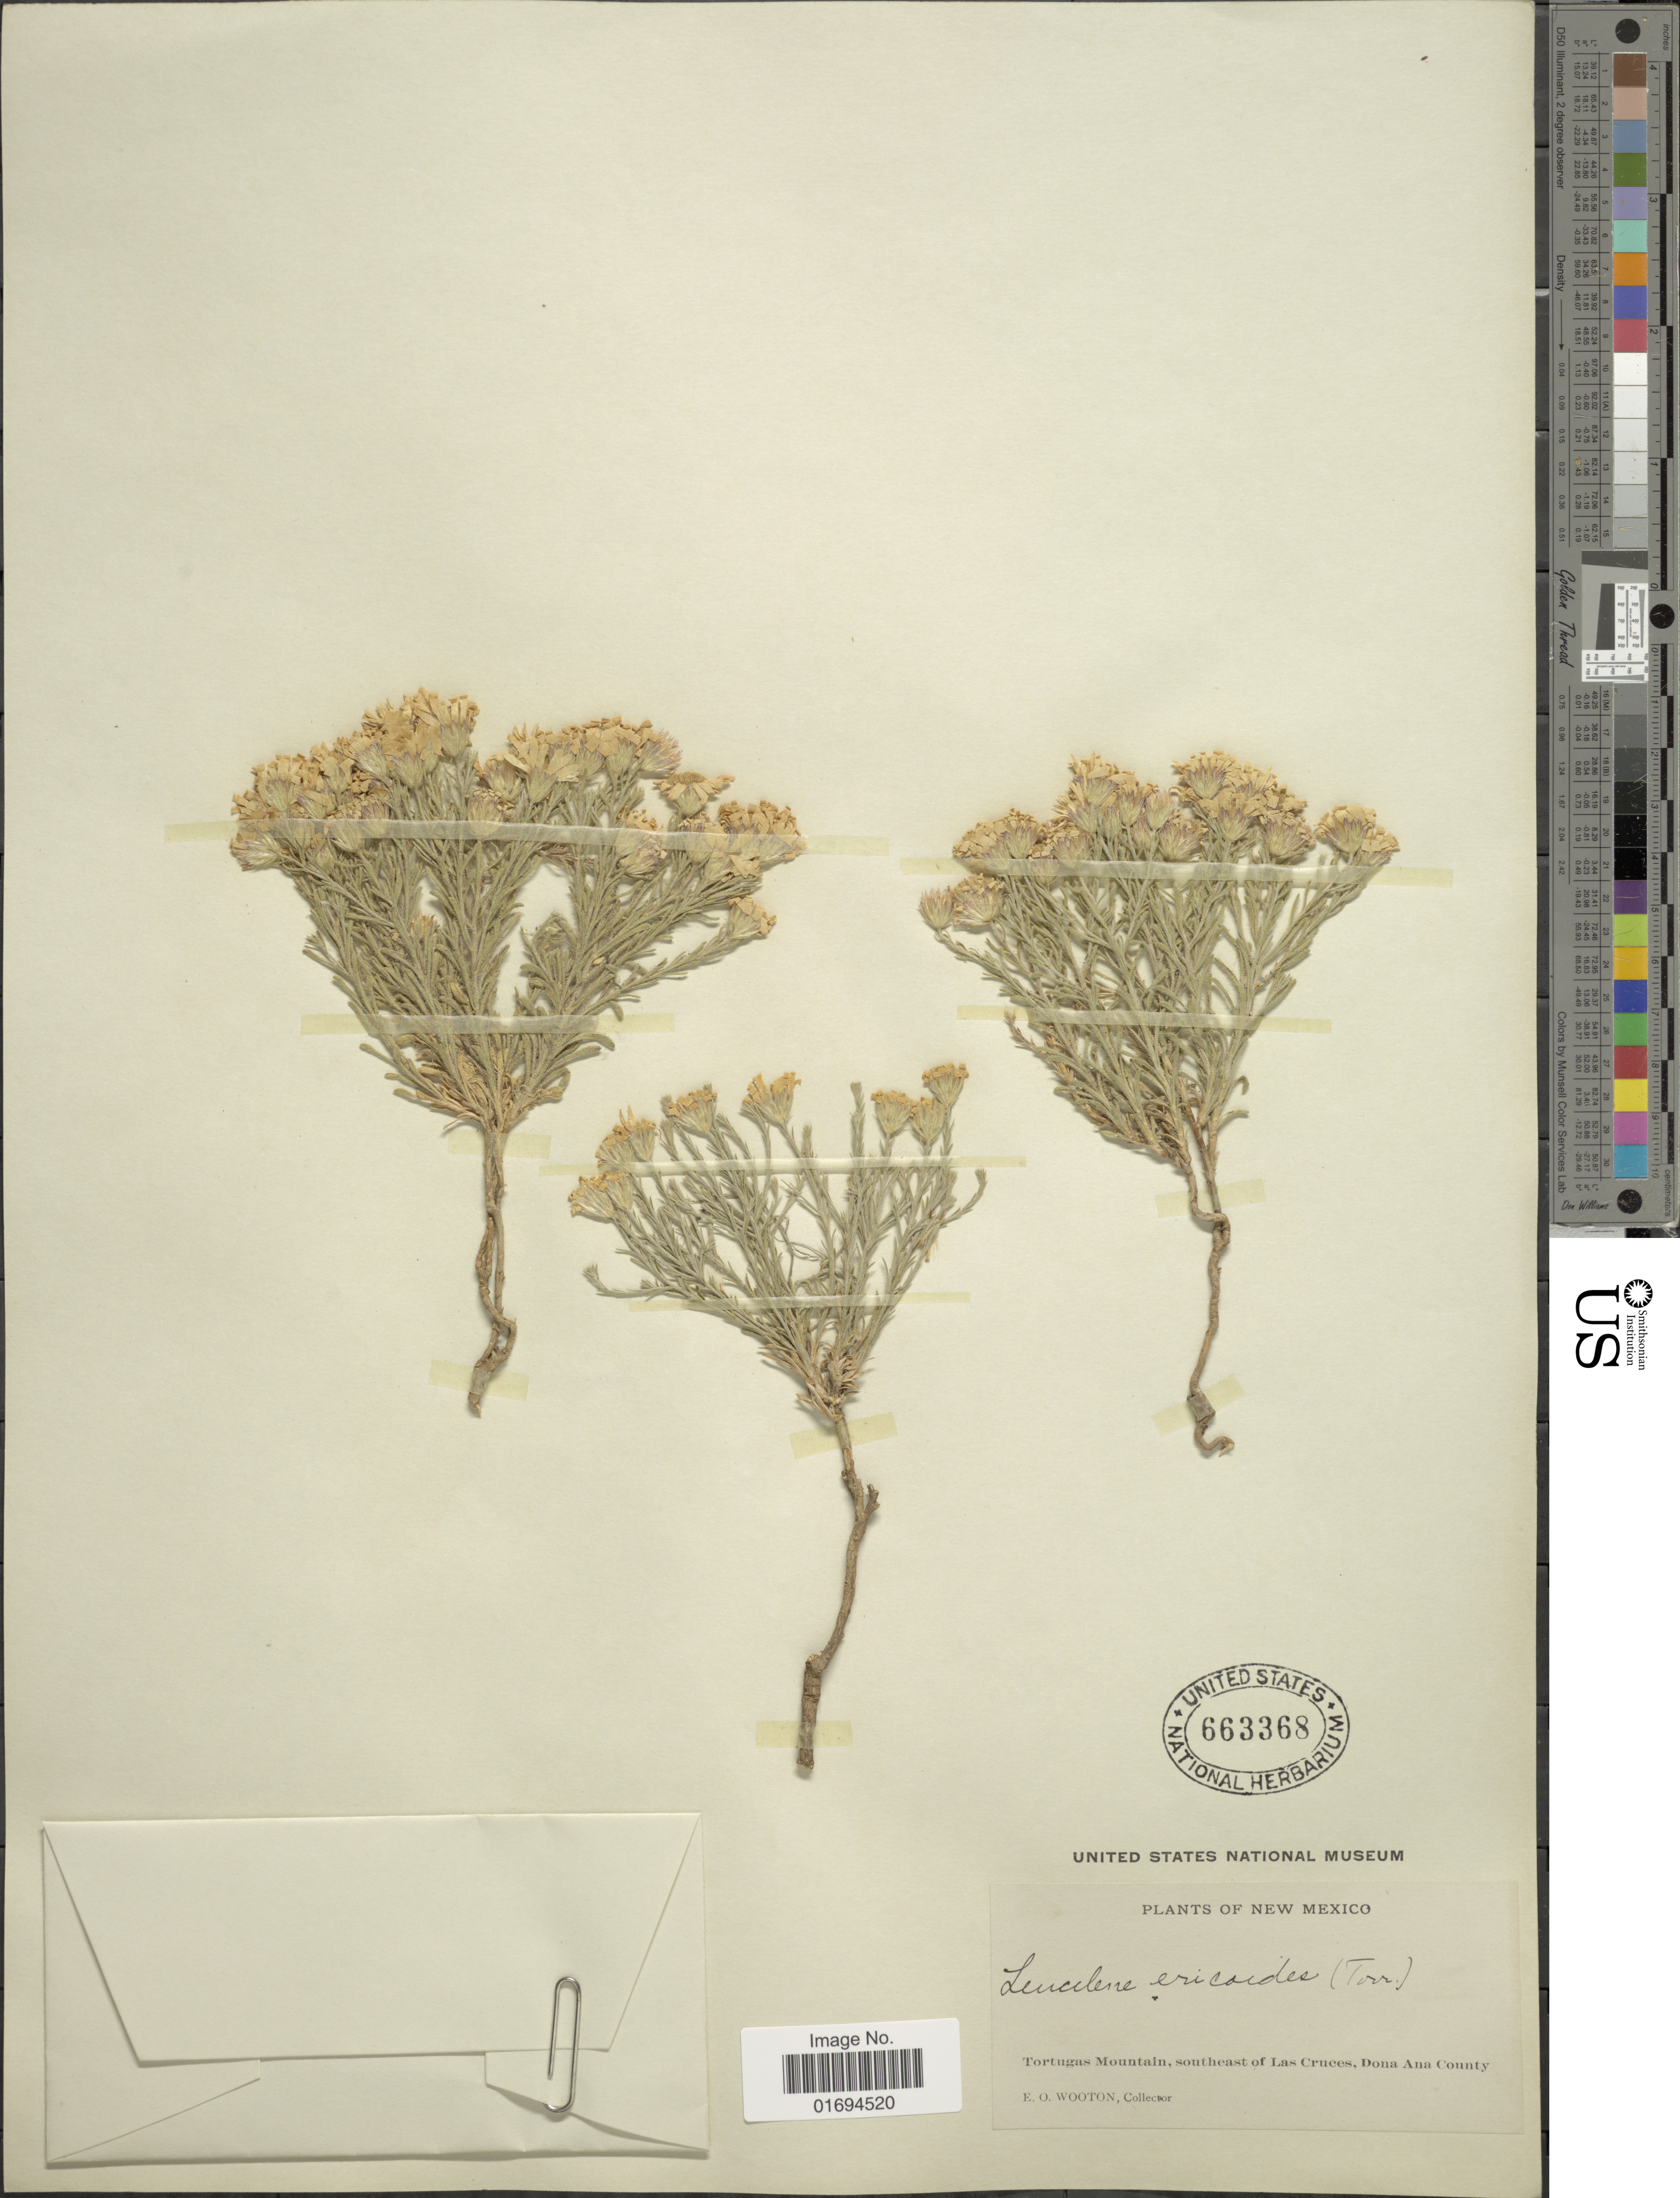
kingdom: Plantae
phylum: Tracheophyta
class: Magnoliopsida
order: Asterales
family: Asteraceae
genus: Chaetopappa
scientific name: Chaetopappa ericoides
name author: (Torr.) G.L. Nesom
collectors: E. O. Wooton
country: United States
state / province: New Mexico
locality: Tortugas Mountain, southeast of Las Cruces, Dona Ana County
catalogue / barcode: US 663368